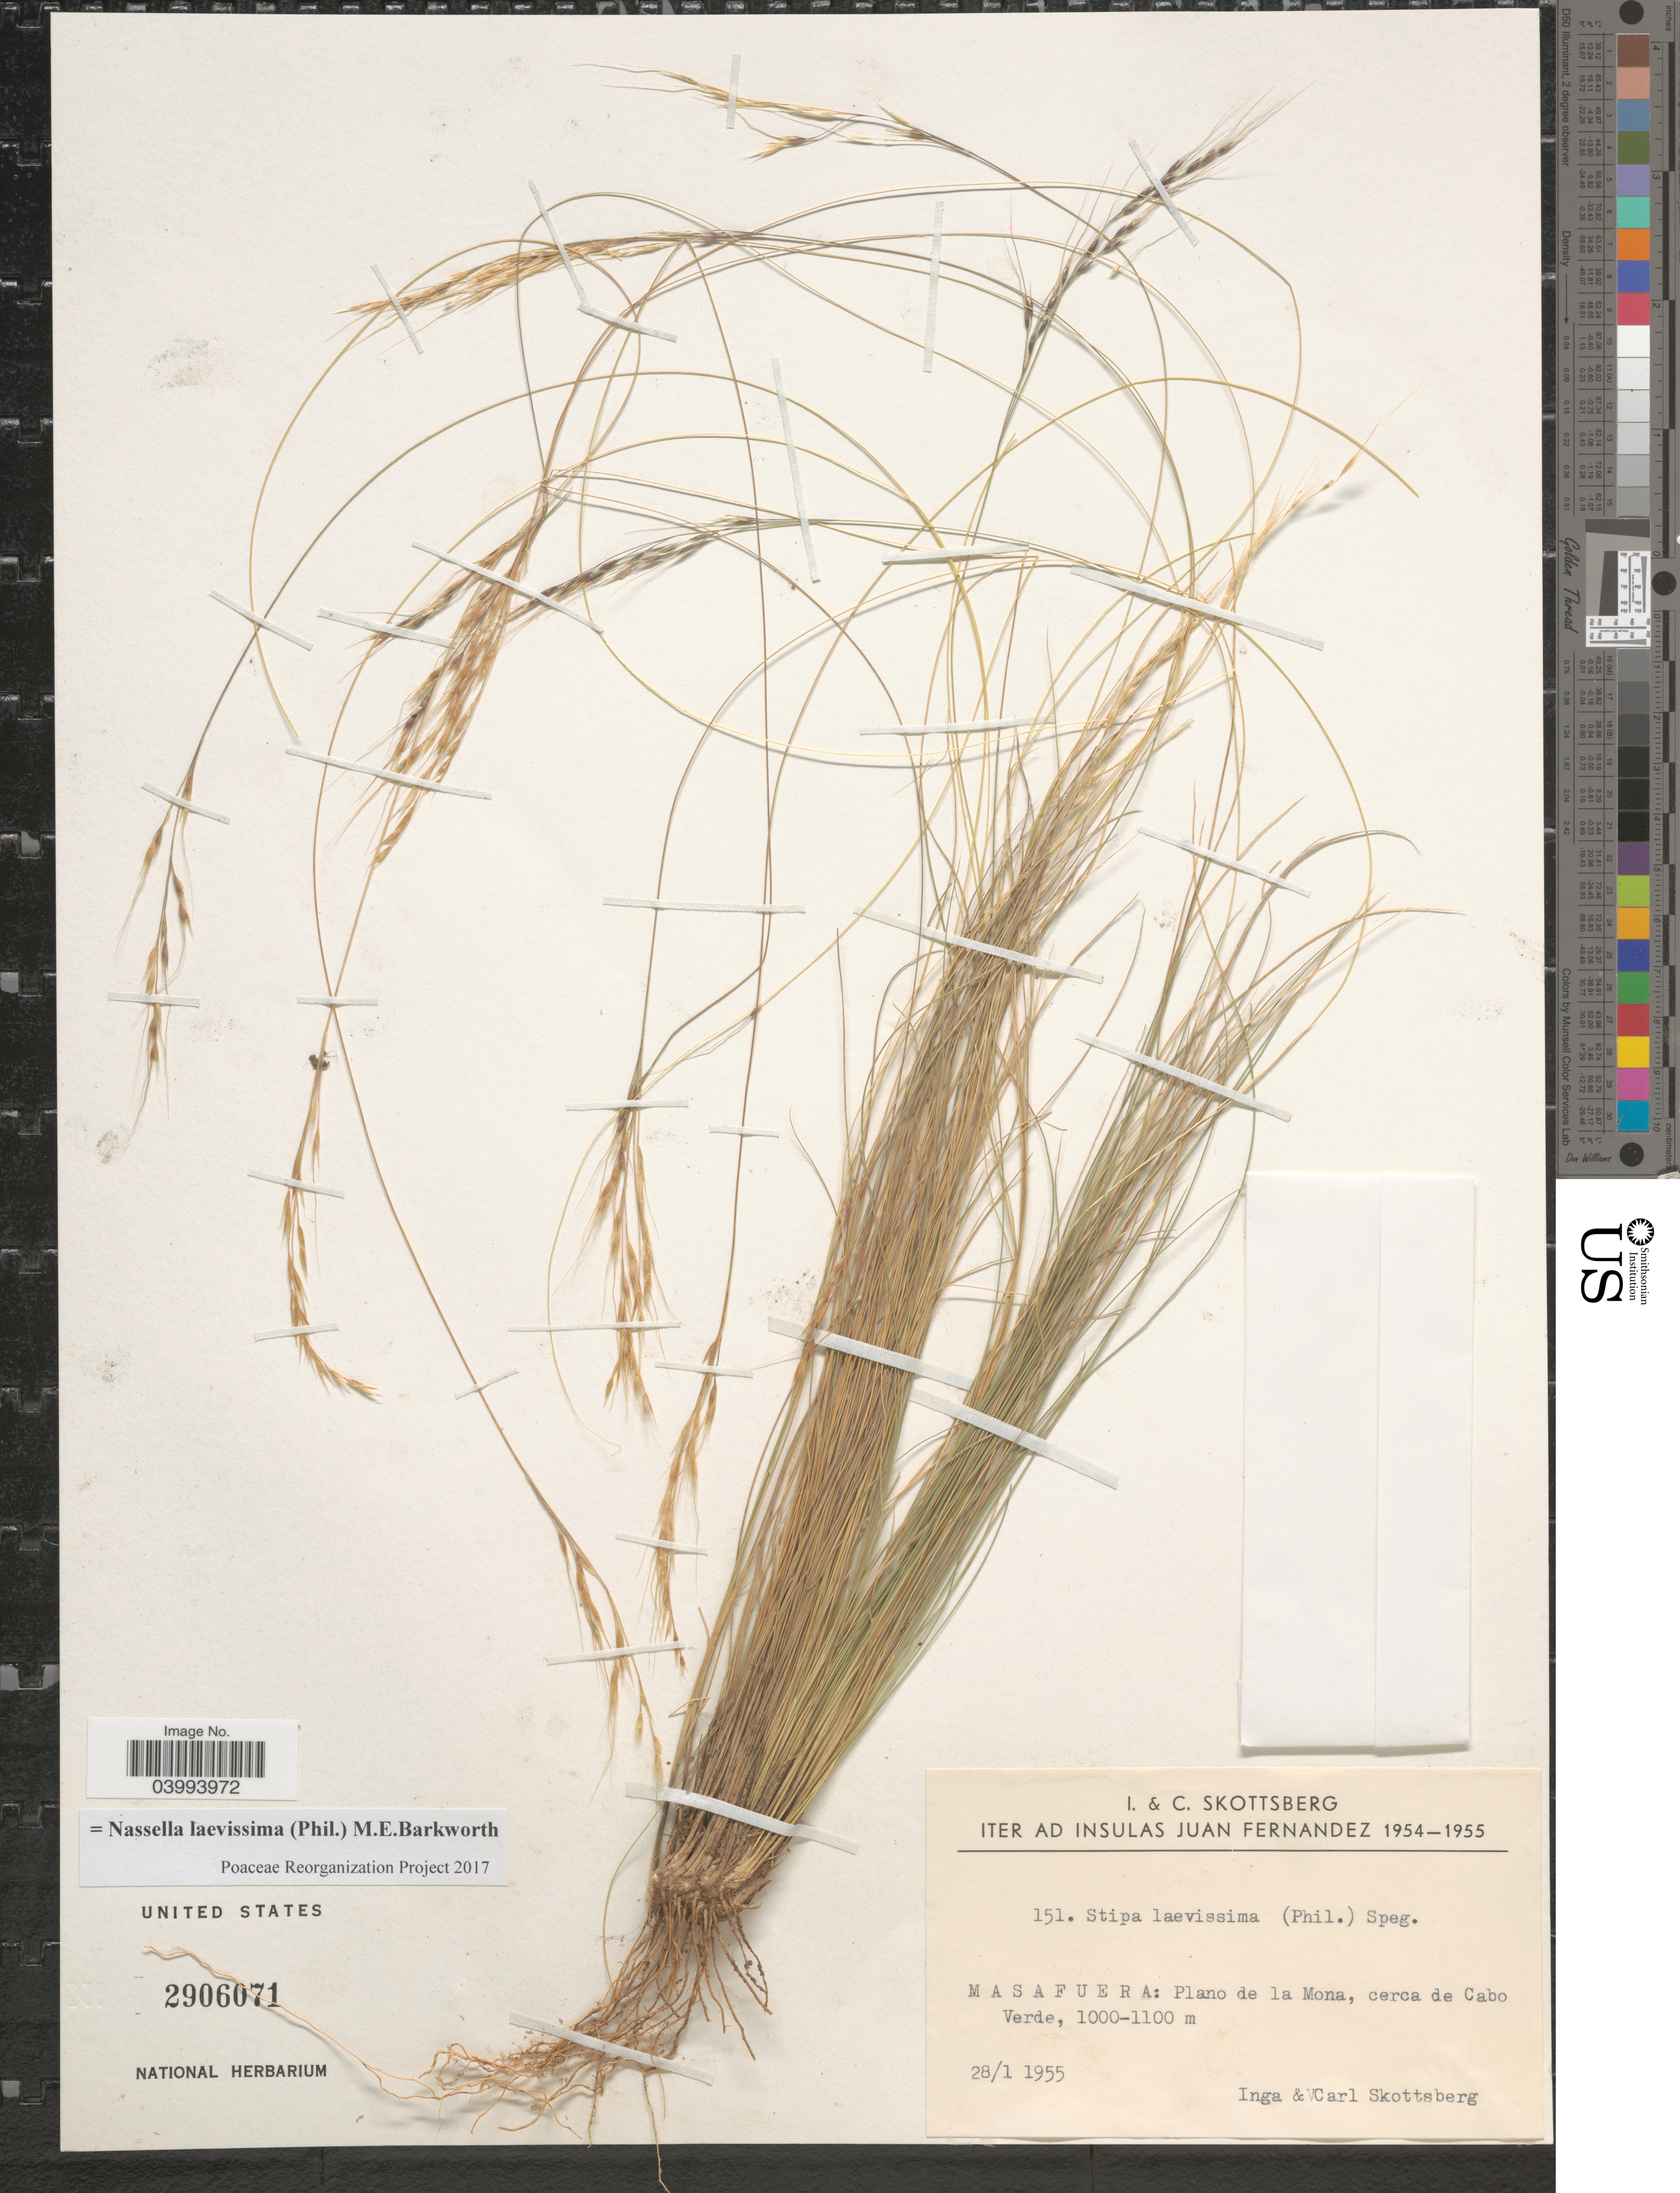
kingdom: Plantae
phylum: Tracheophyta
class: Liliopsida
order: Poales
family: Poaceae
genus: Nassella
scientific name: Nassella laevissima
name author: (Phil.) Barkworth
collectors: I. Skottsberg & C. Skottsberg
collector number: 151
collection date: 1955-01-28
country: Chile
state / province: Valparaíso (V)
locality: Iter ad Insulas Juan Fernandez. Masatierra: Plano de la Mona, cerca de Cabo Verde.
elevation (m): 1000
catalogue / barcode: US 2906071